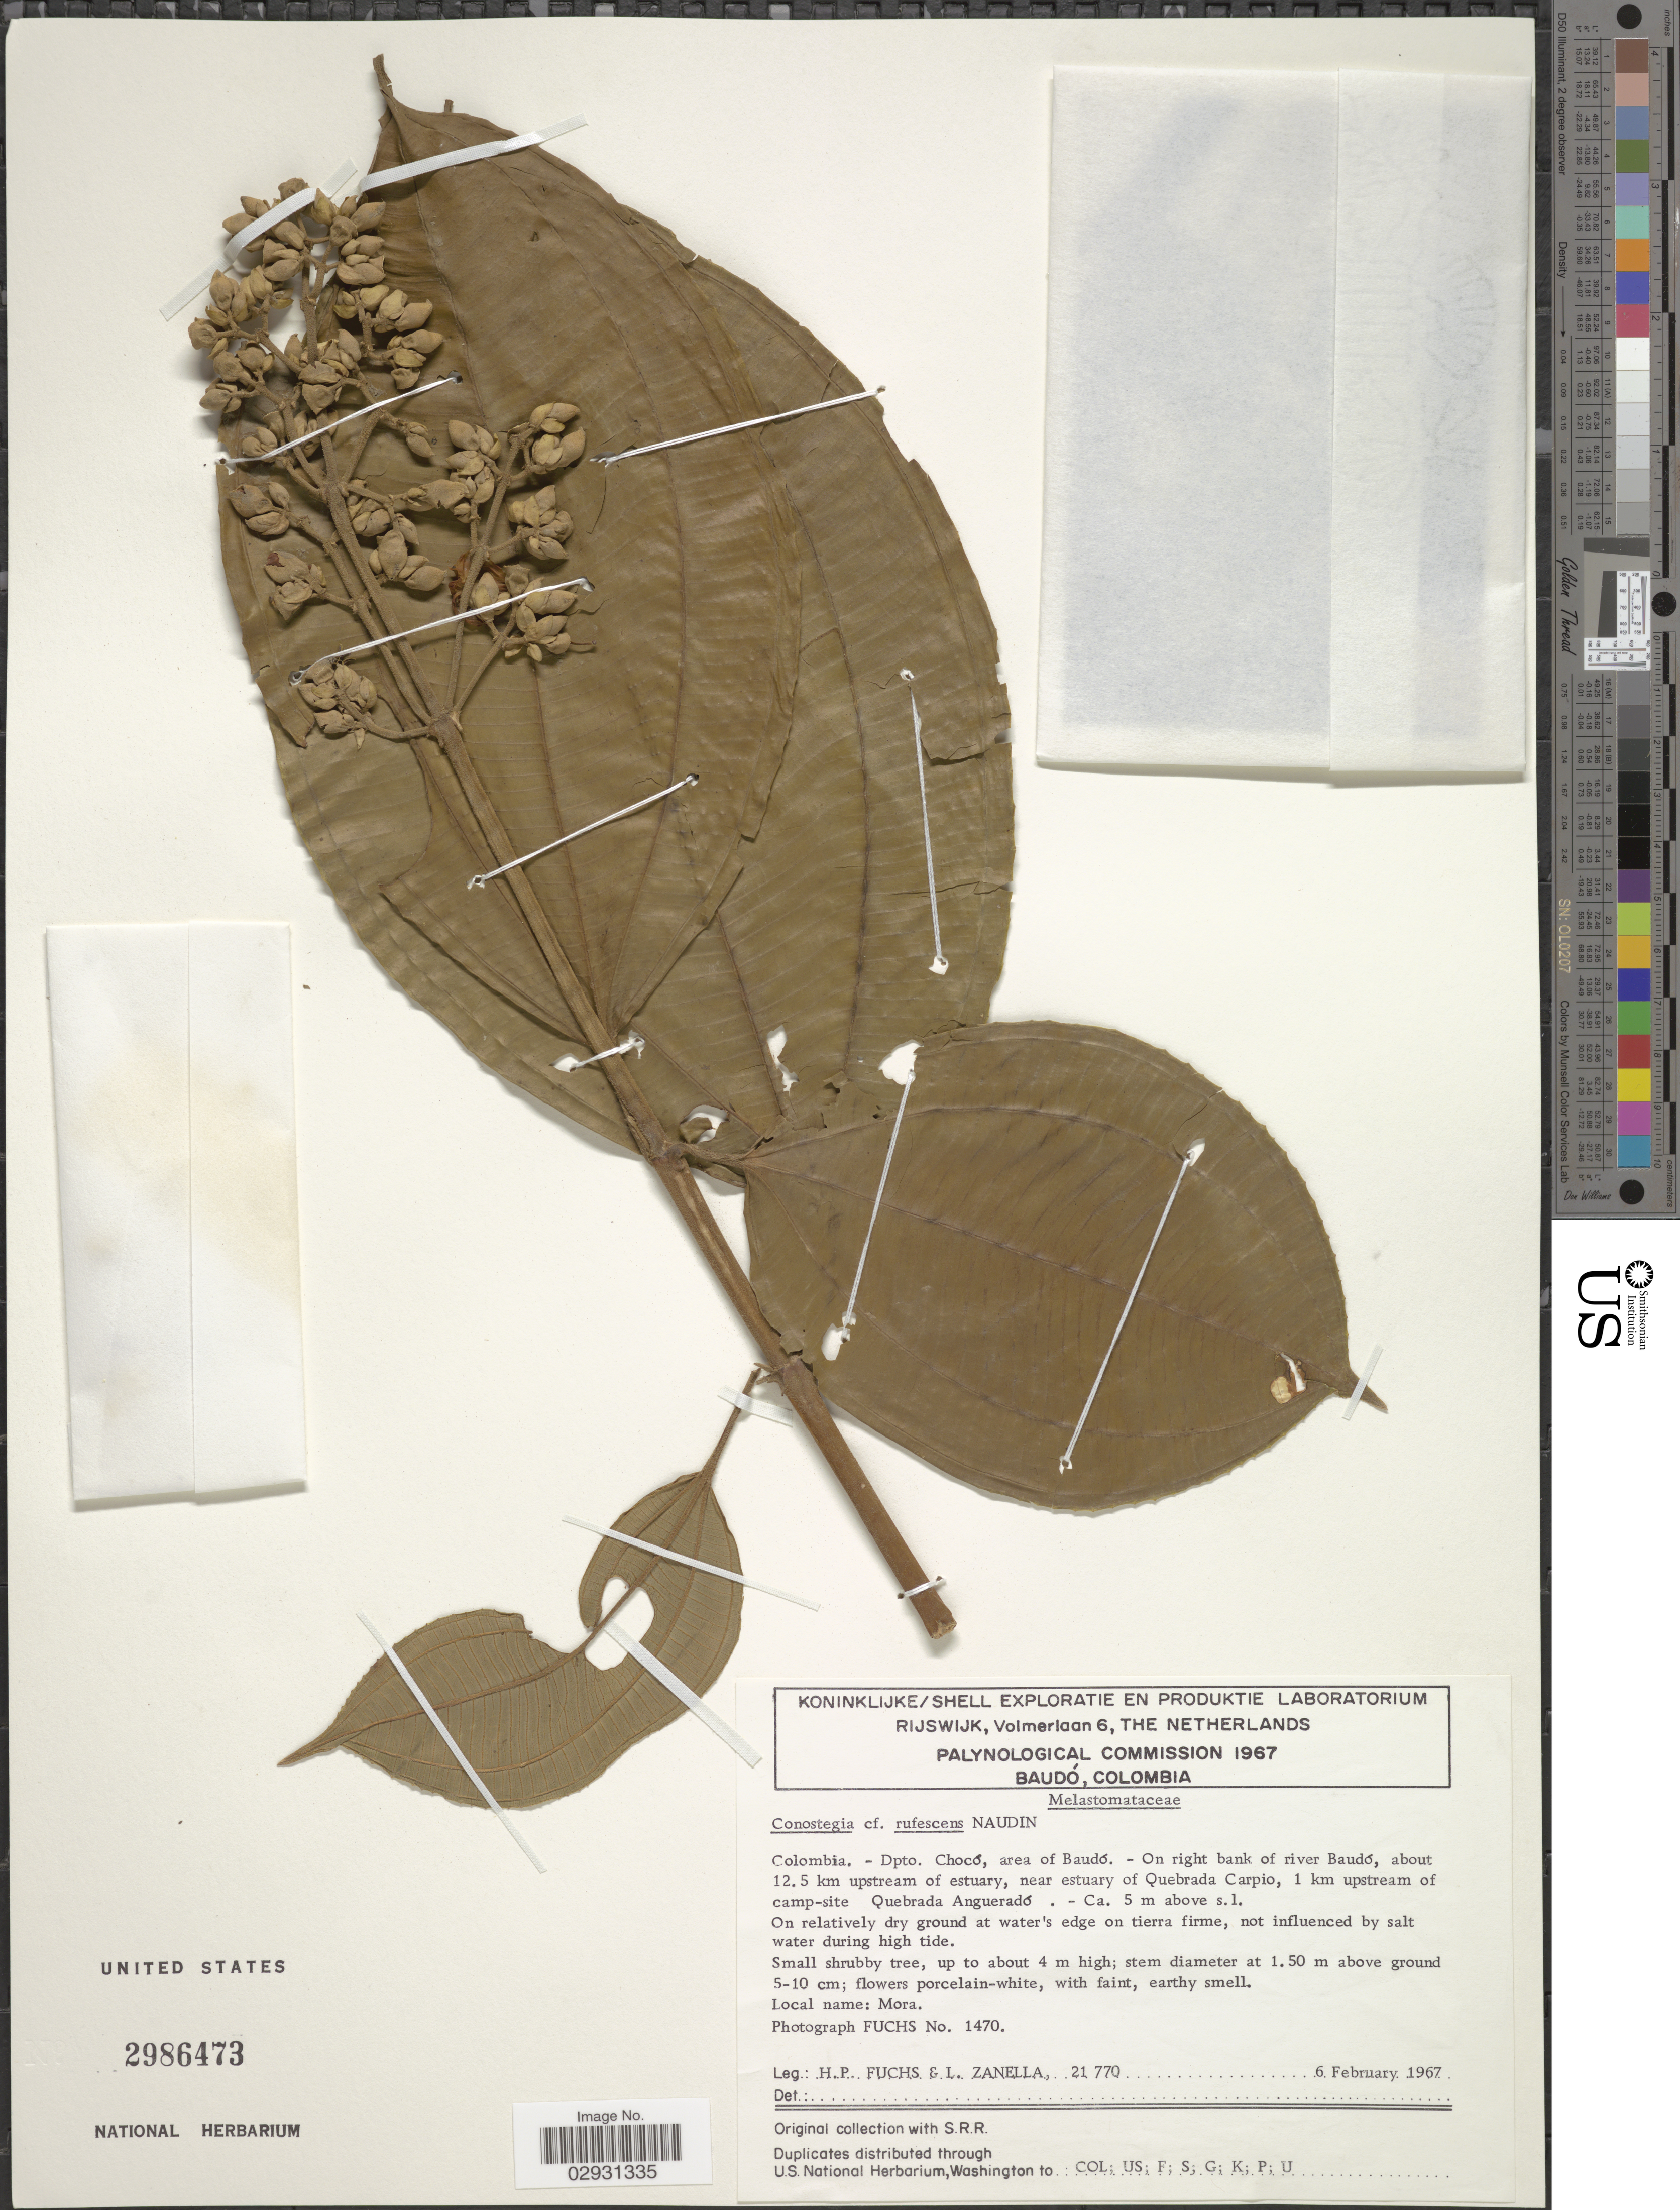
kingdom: Plantae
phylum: Tracheophyta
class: Magnoliopsida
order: Myrtales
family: Melastomataceae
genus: Conostegia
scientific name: Conostegia lasiopoda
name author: Benth.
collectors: H. P. Fuchs & L. Zanella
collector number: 21770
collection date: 1967-02-06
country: Colombia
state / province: Chocó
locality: Dpto. Chocó, area of Baudó. On right bank of river Baudó, about 12.5 km upstream from estuary, near estuary of Quebrada Carpio, 1 km upstream of camp-site. Quebrada Angueradó.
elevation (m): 5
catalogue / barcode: US 2986473